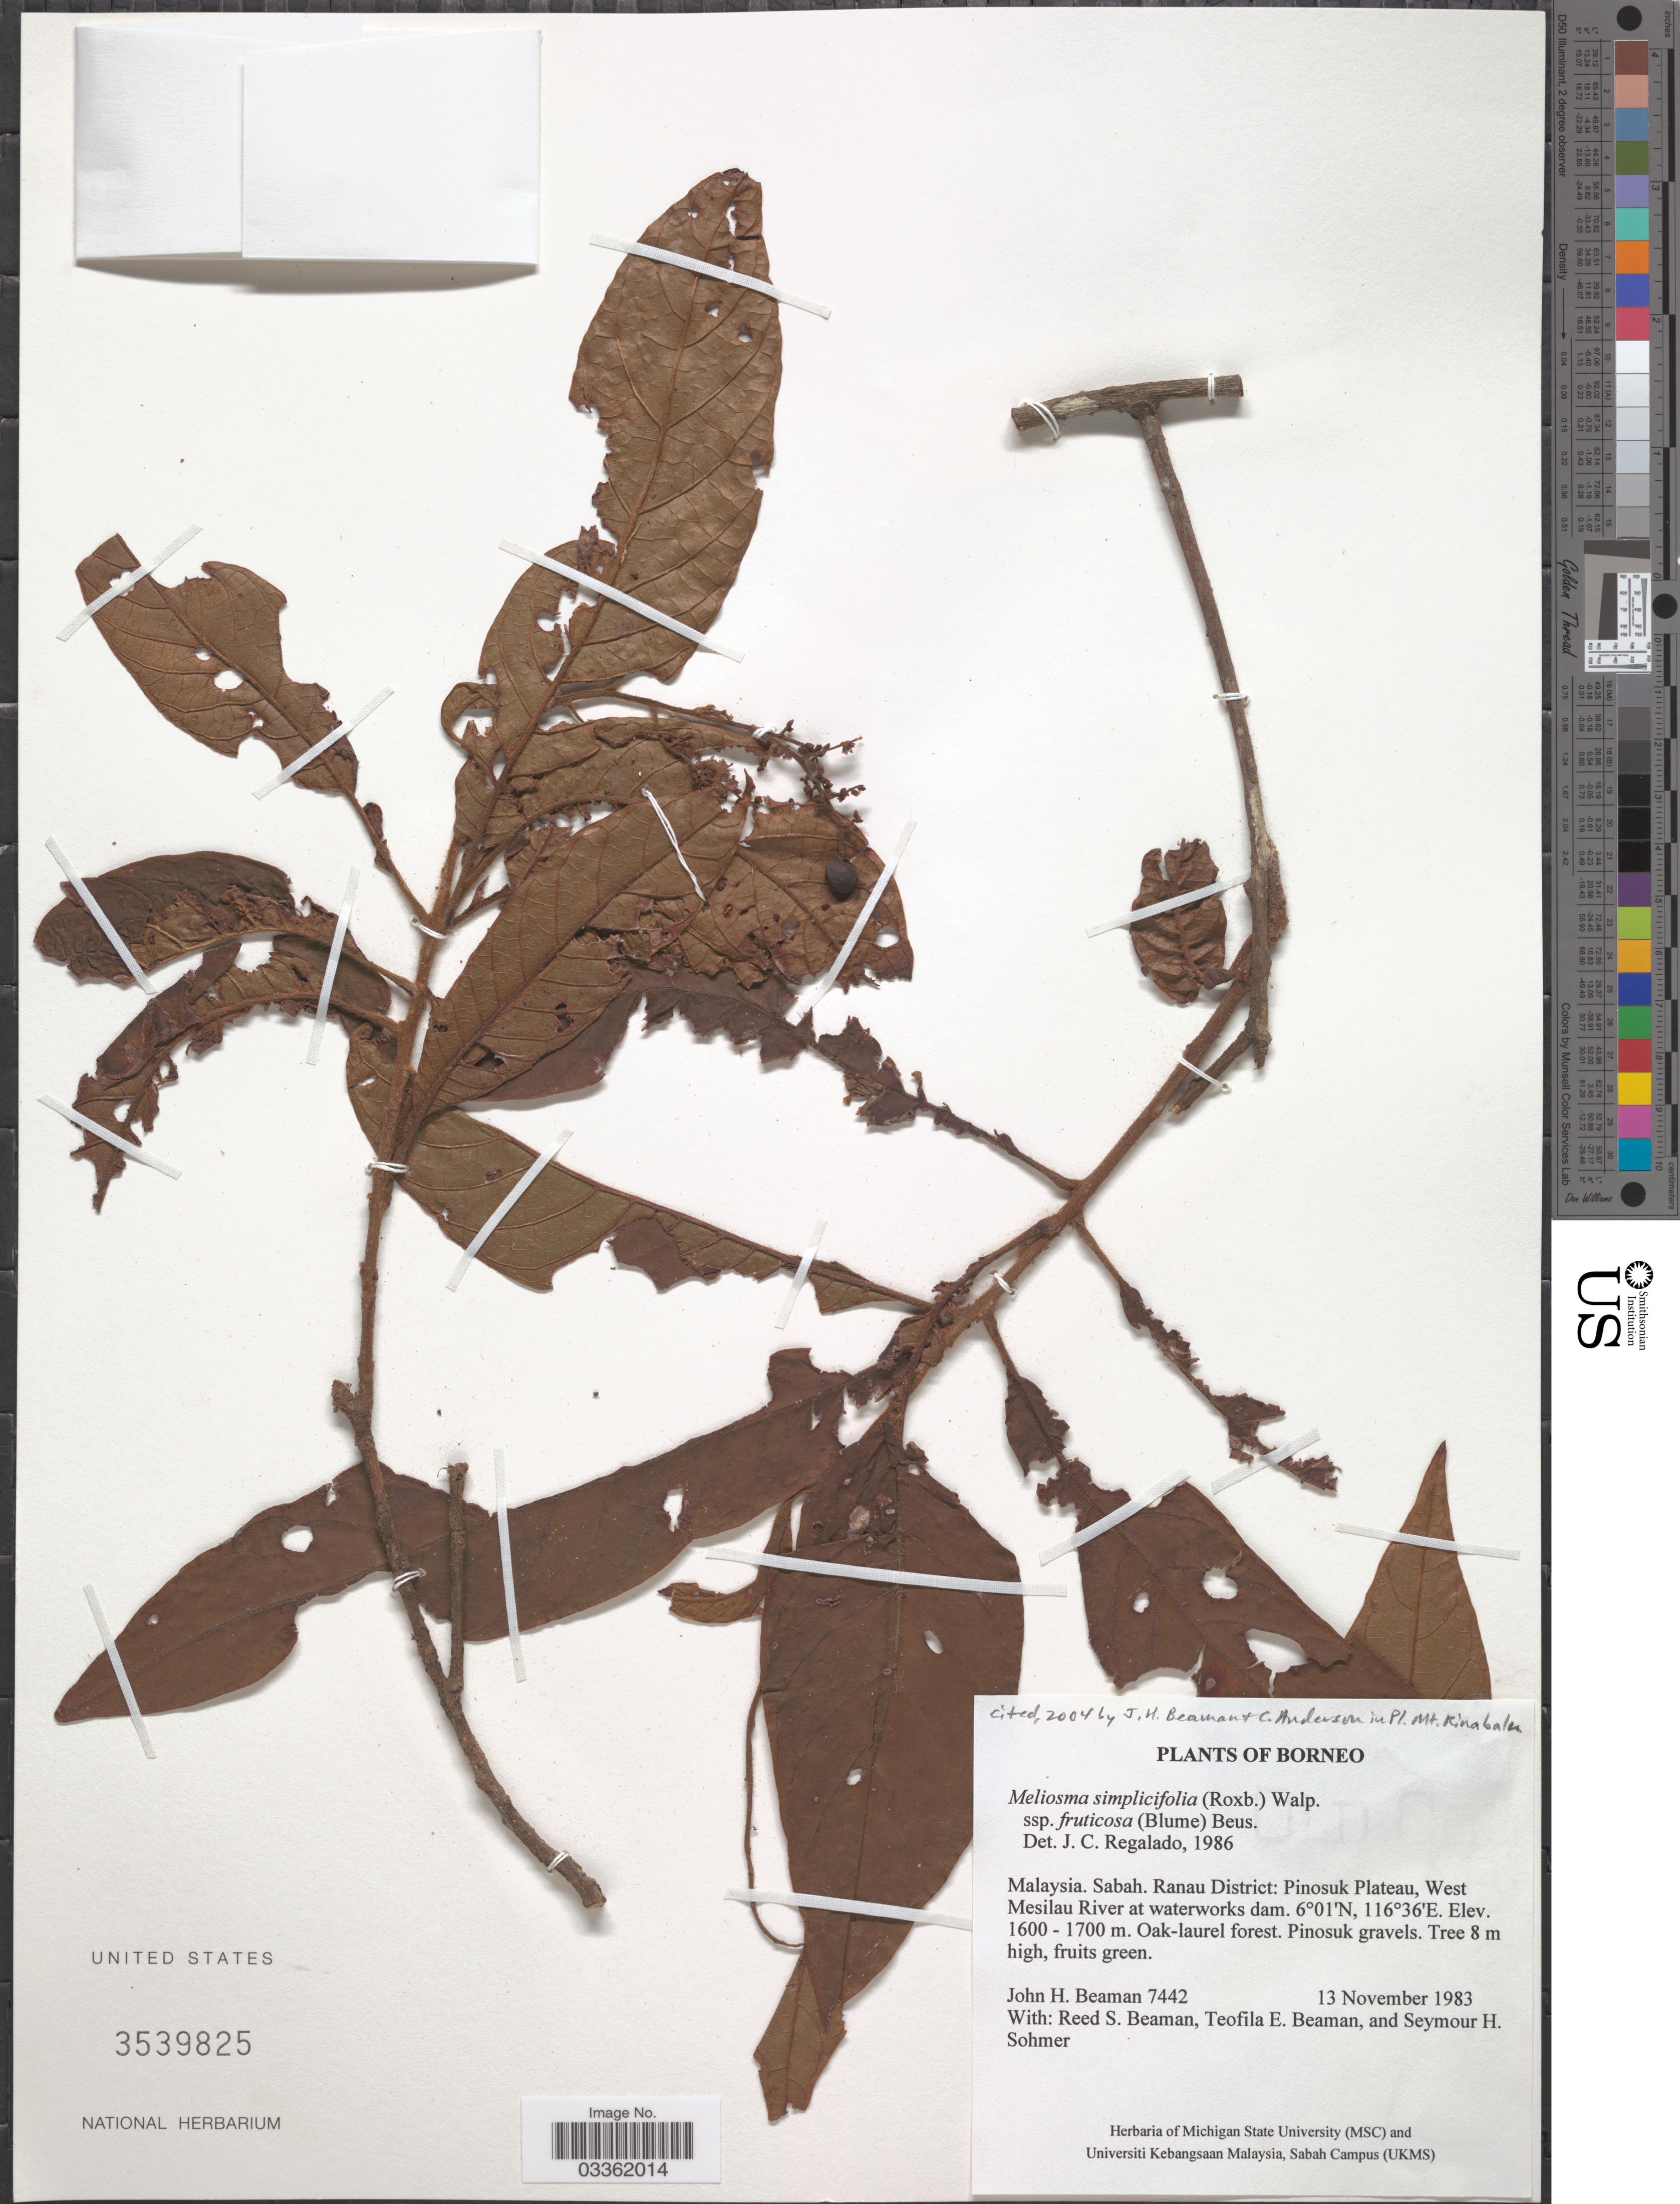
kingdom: Plantae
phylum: Tracheophyta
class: Magnoliopsida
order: Proteales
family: Sabiaceae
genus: Meliosma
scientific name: Meliosma simplicifolia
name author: (Roxb.) Walp.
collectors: J. H. Beaman, R. S. Beaman, T. E. Beaman & S. H. Sohmer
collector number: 7442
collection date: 1983-11-13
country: Malaysia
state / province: Sabah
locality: Borneo. Ranau District: Pinosuk Plateau, West Mesilau River at waterworks dam.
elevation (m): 1600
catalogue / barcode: US 3539825